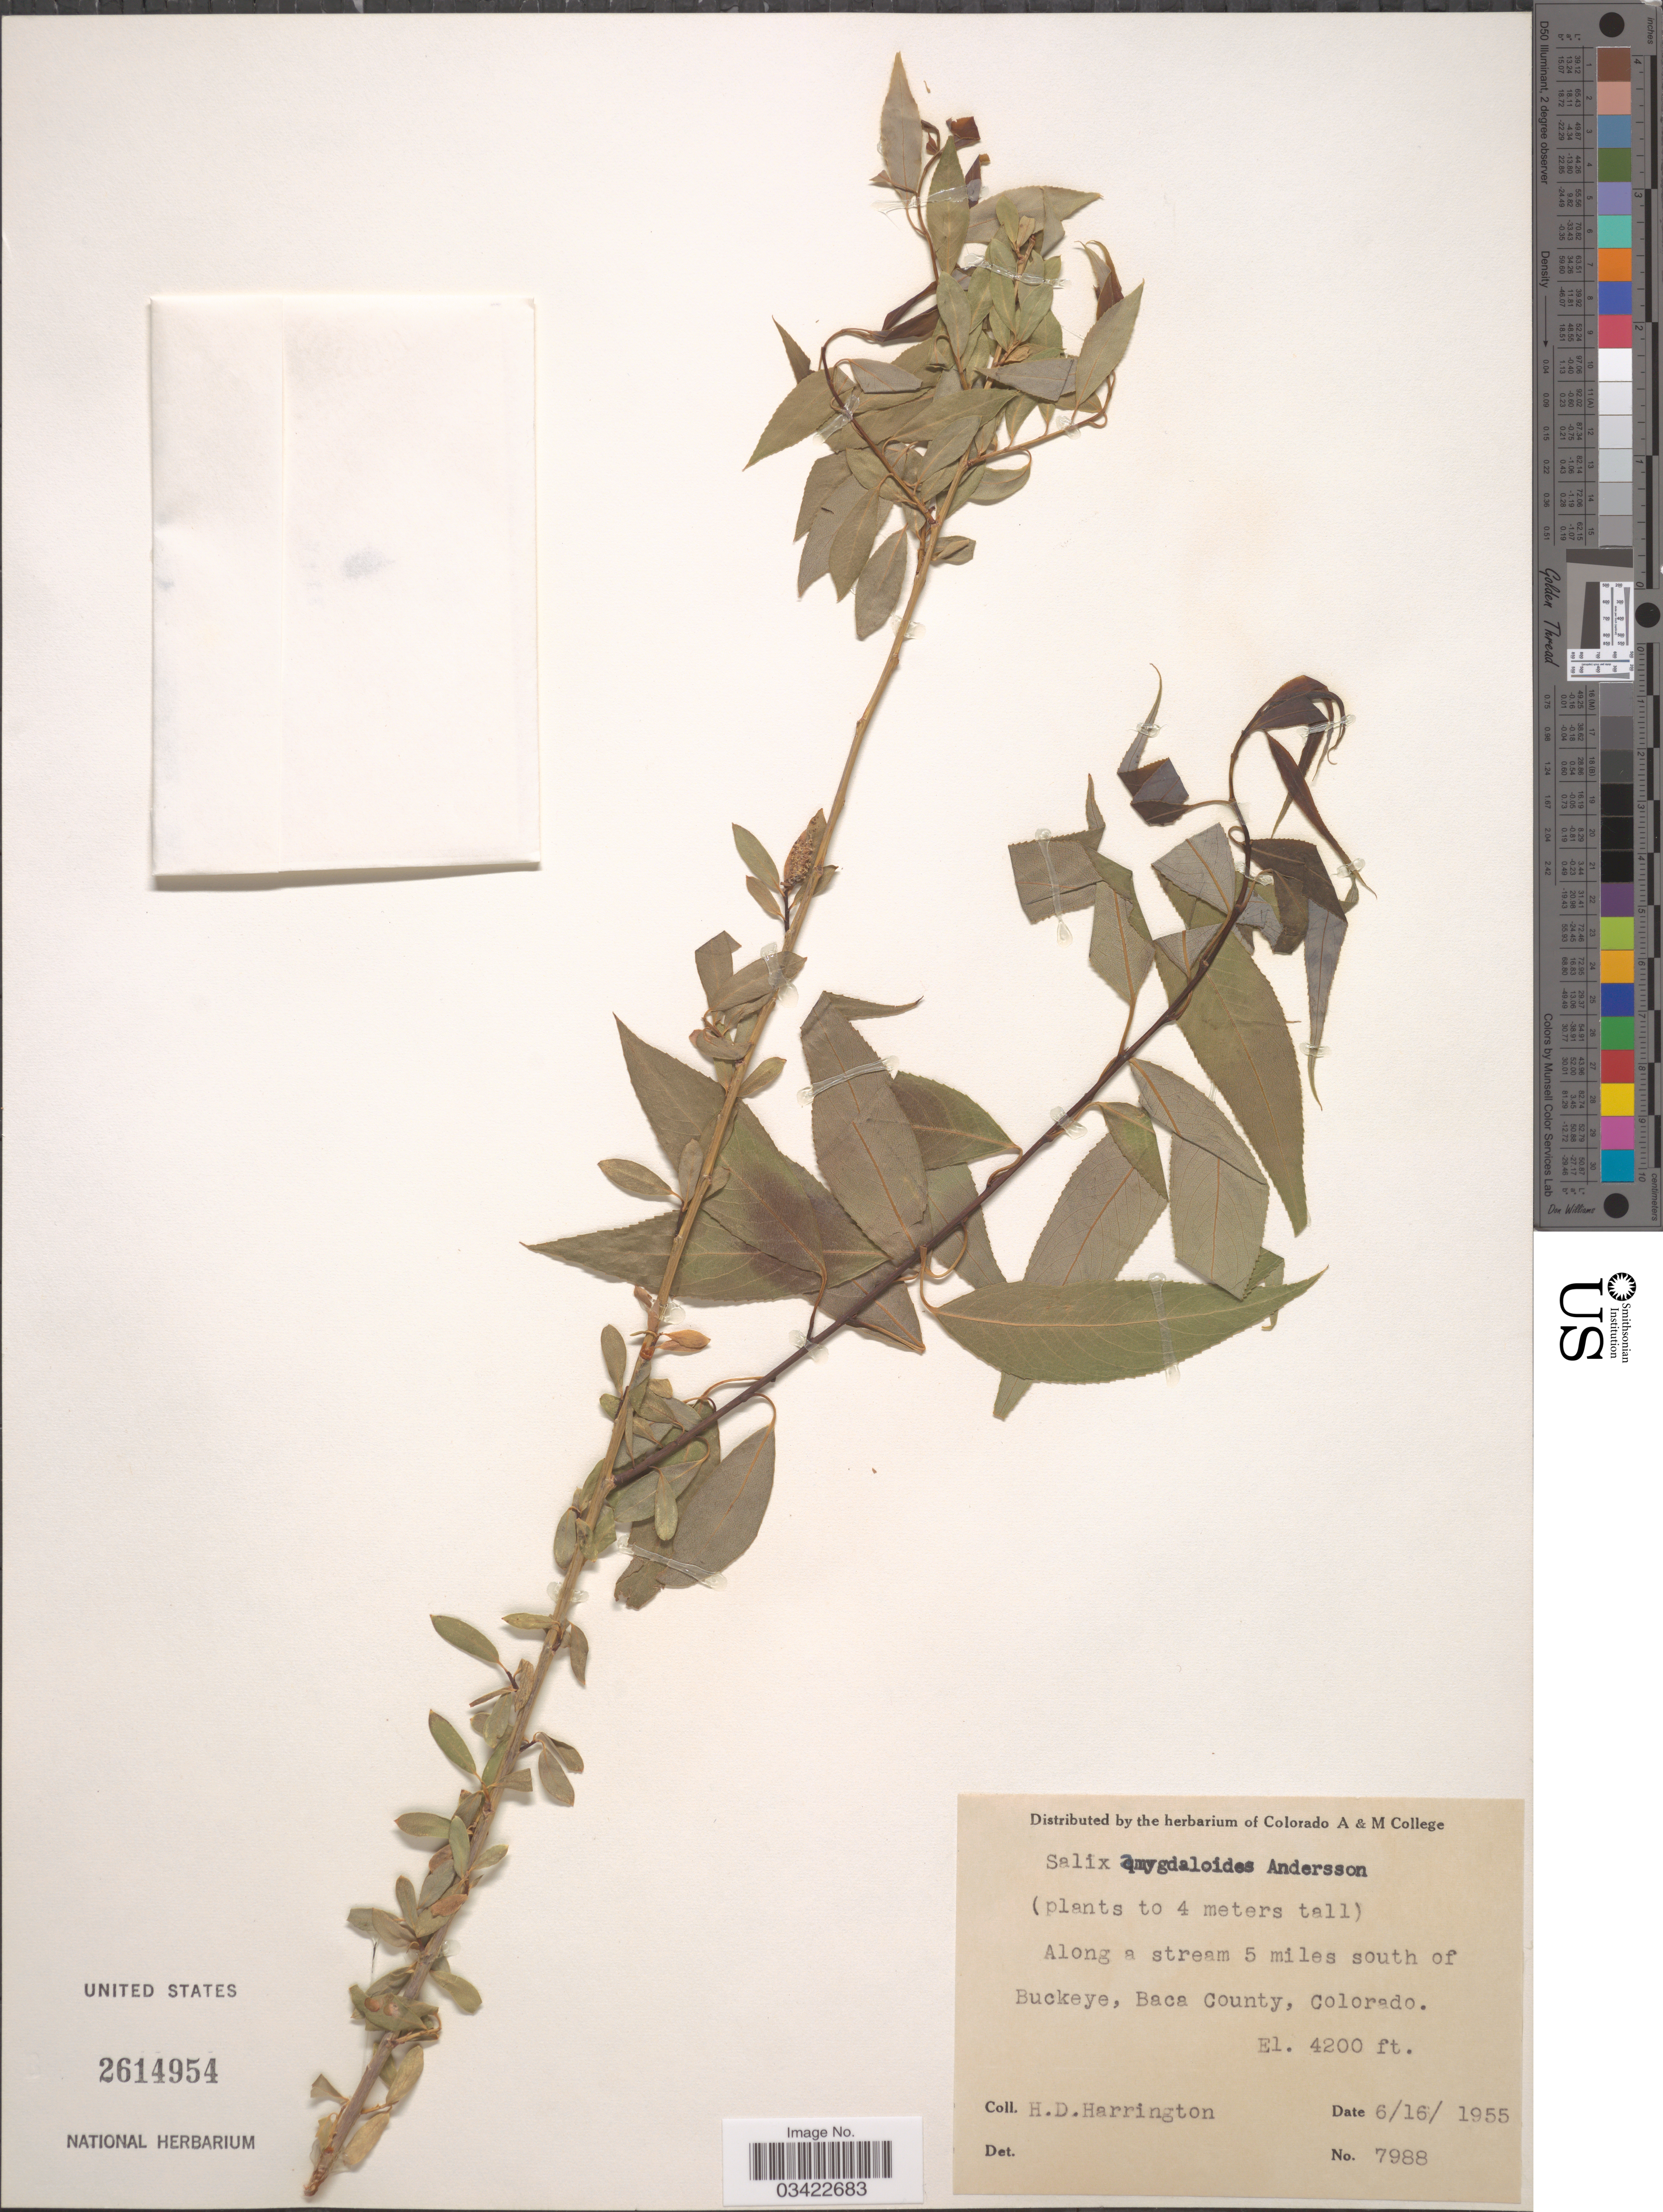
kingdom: Plantae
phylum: Tracheophyta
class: Magnoliopsida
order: Malpighiales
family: Salicaceae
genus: Salix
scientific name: Salix amygdaloides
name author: Andersson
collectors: H. Harrington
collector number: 7988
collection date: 1955-06-16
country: United States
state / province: Colorado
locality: Along a stream 5 miles south of Buckeye, Baca County.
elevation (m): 1280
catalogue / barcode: US 2614954